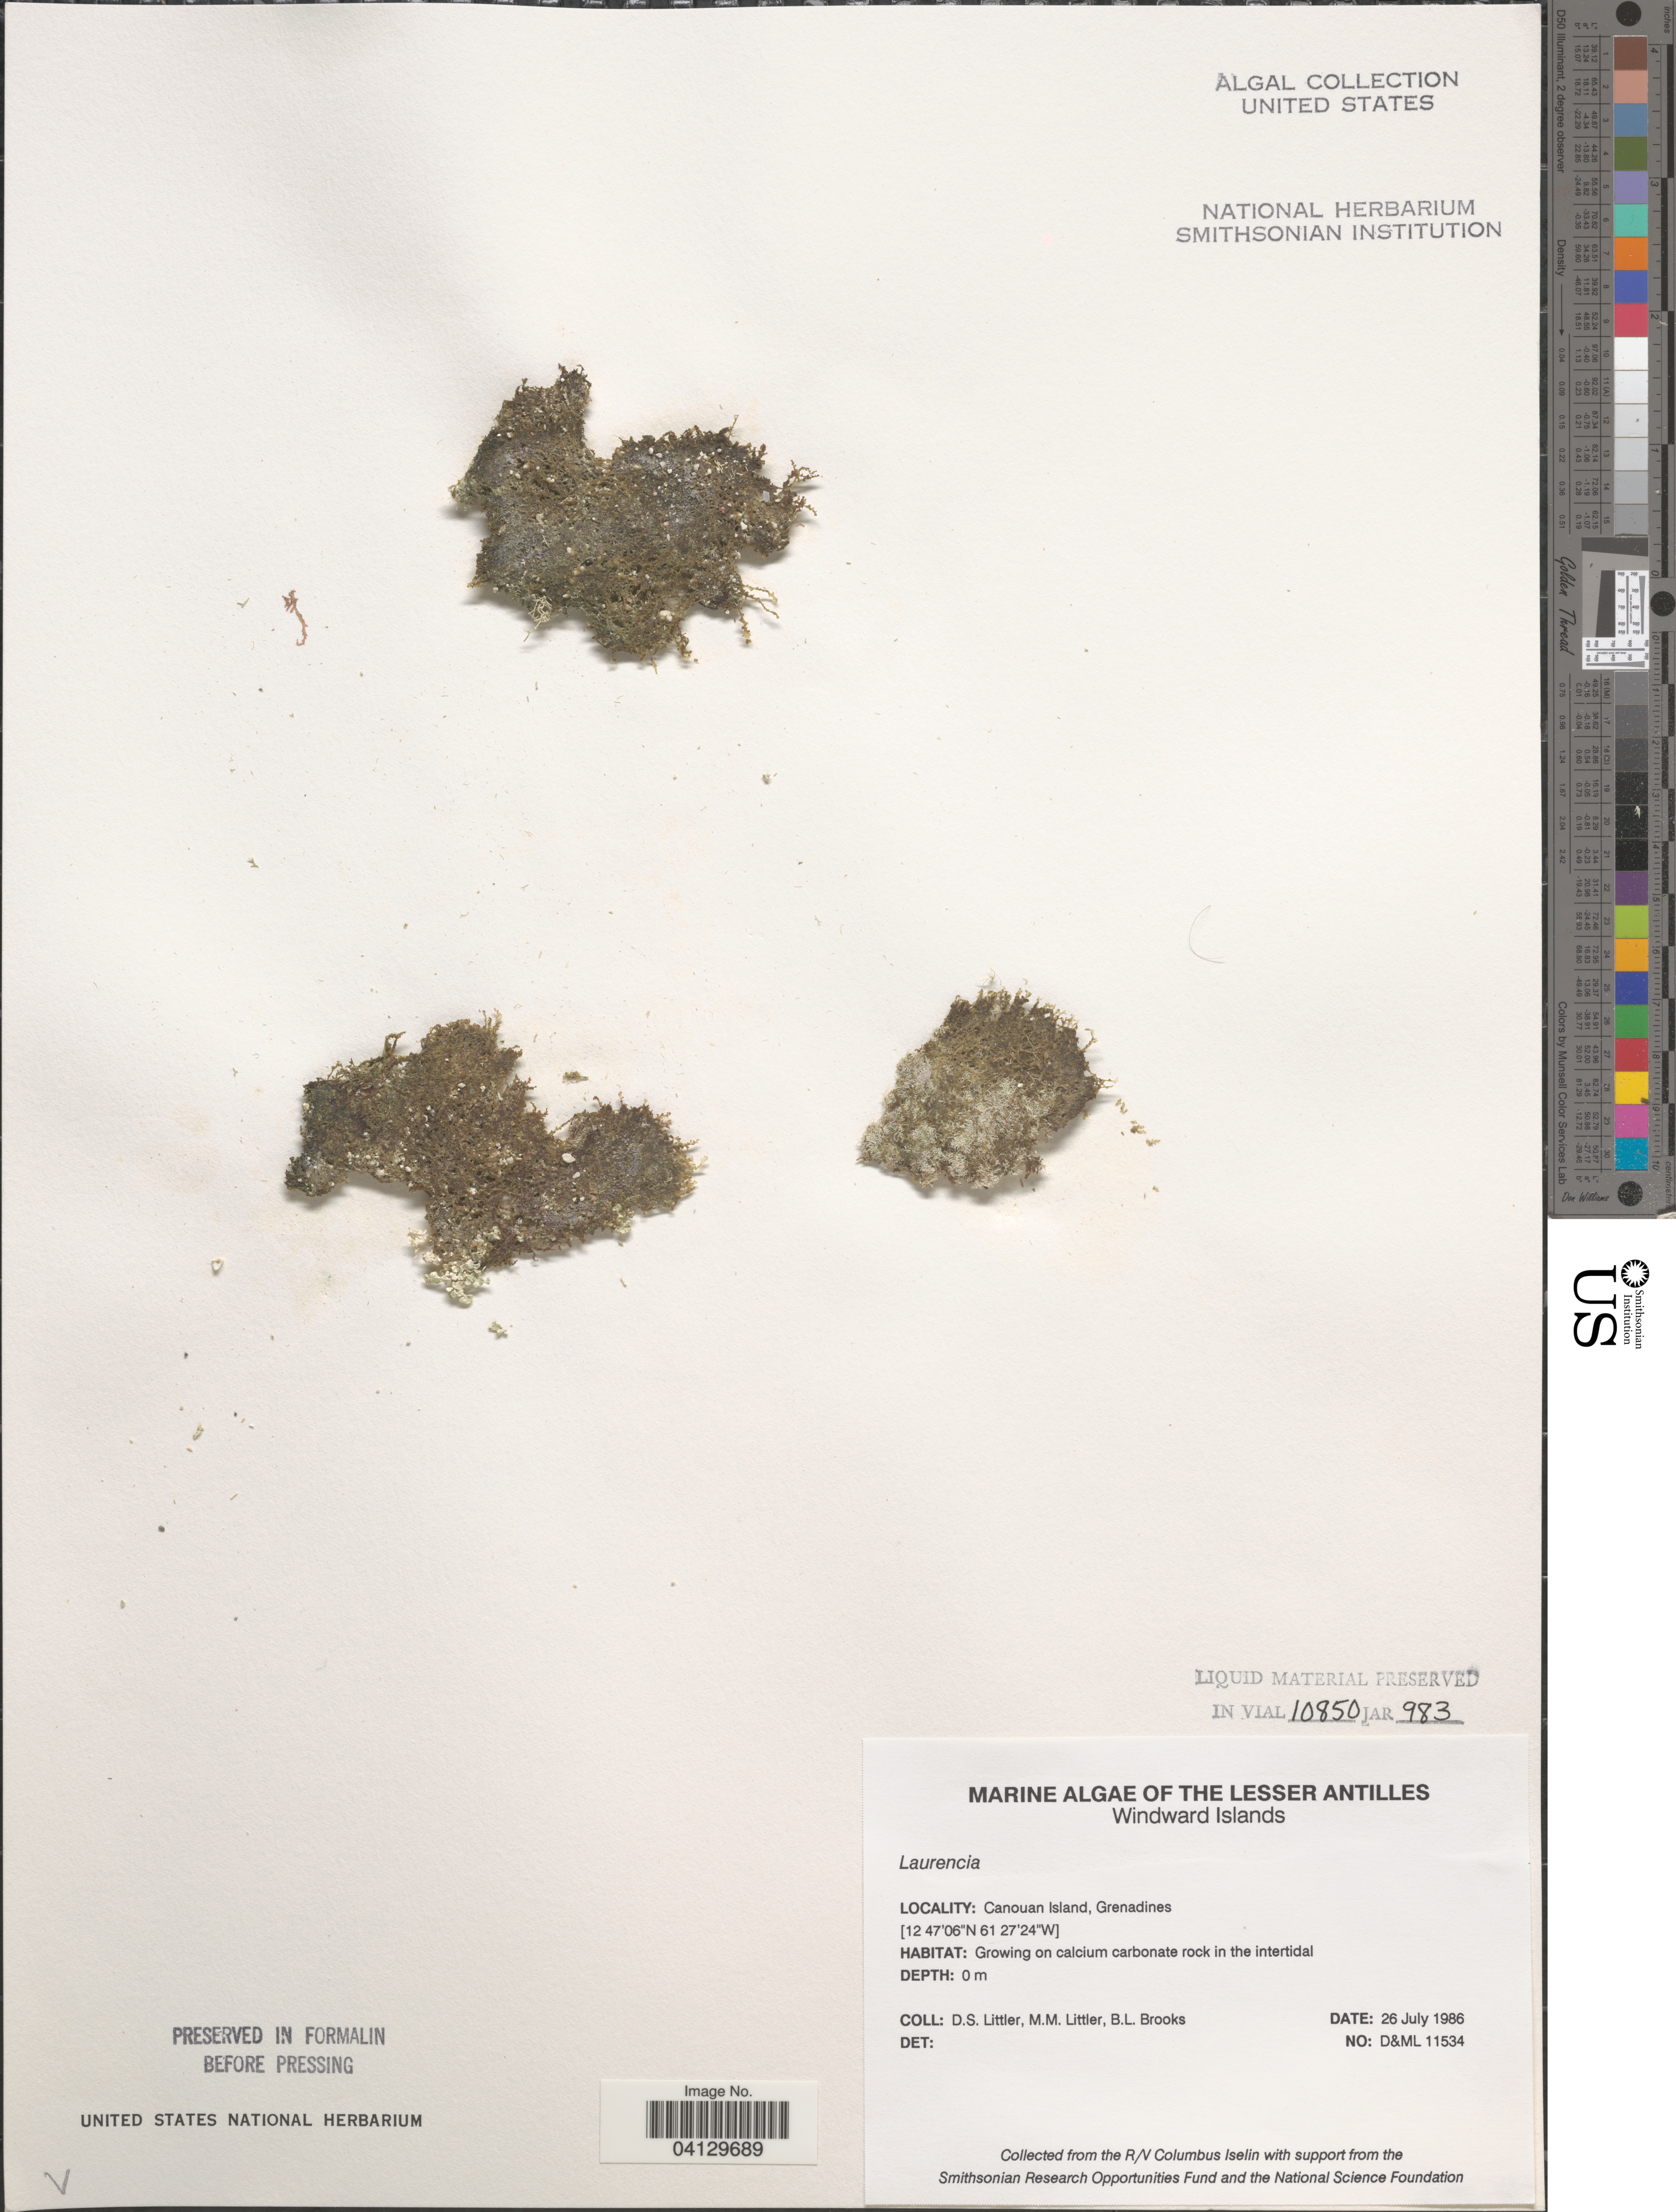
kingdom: Plantae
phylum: Rhodophyta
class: Florideophyceae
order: Ceramiales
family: Rhodomelaceae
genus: Laurencia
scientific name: Laurencia sp.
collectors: D. S. Littler & B. Brooks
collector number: D&ML11534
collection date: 1986-07-26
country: St. Vincent - Grenadines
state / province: Grenadines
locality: The Lesser Antilles. Windward Islands. Canouan Island, Grenadines.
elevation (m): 0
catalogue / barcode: US 328730